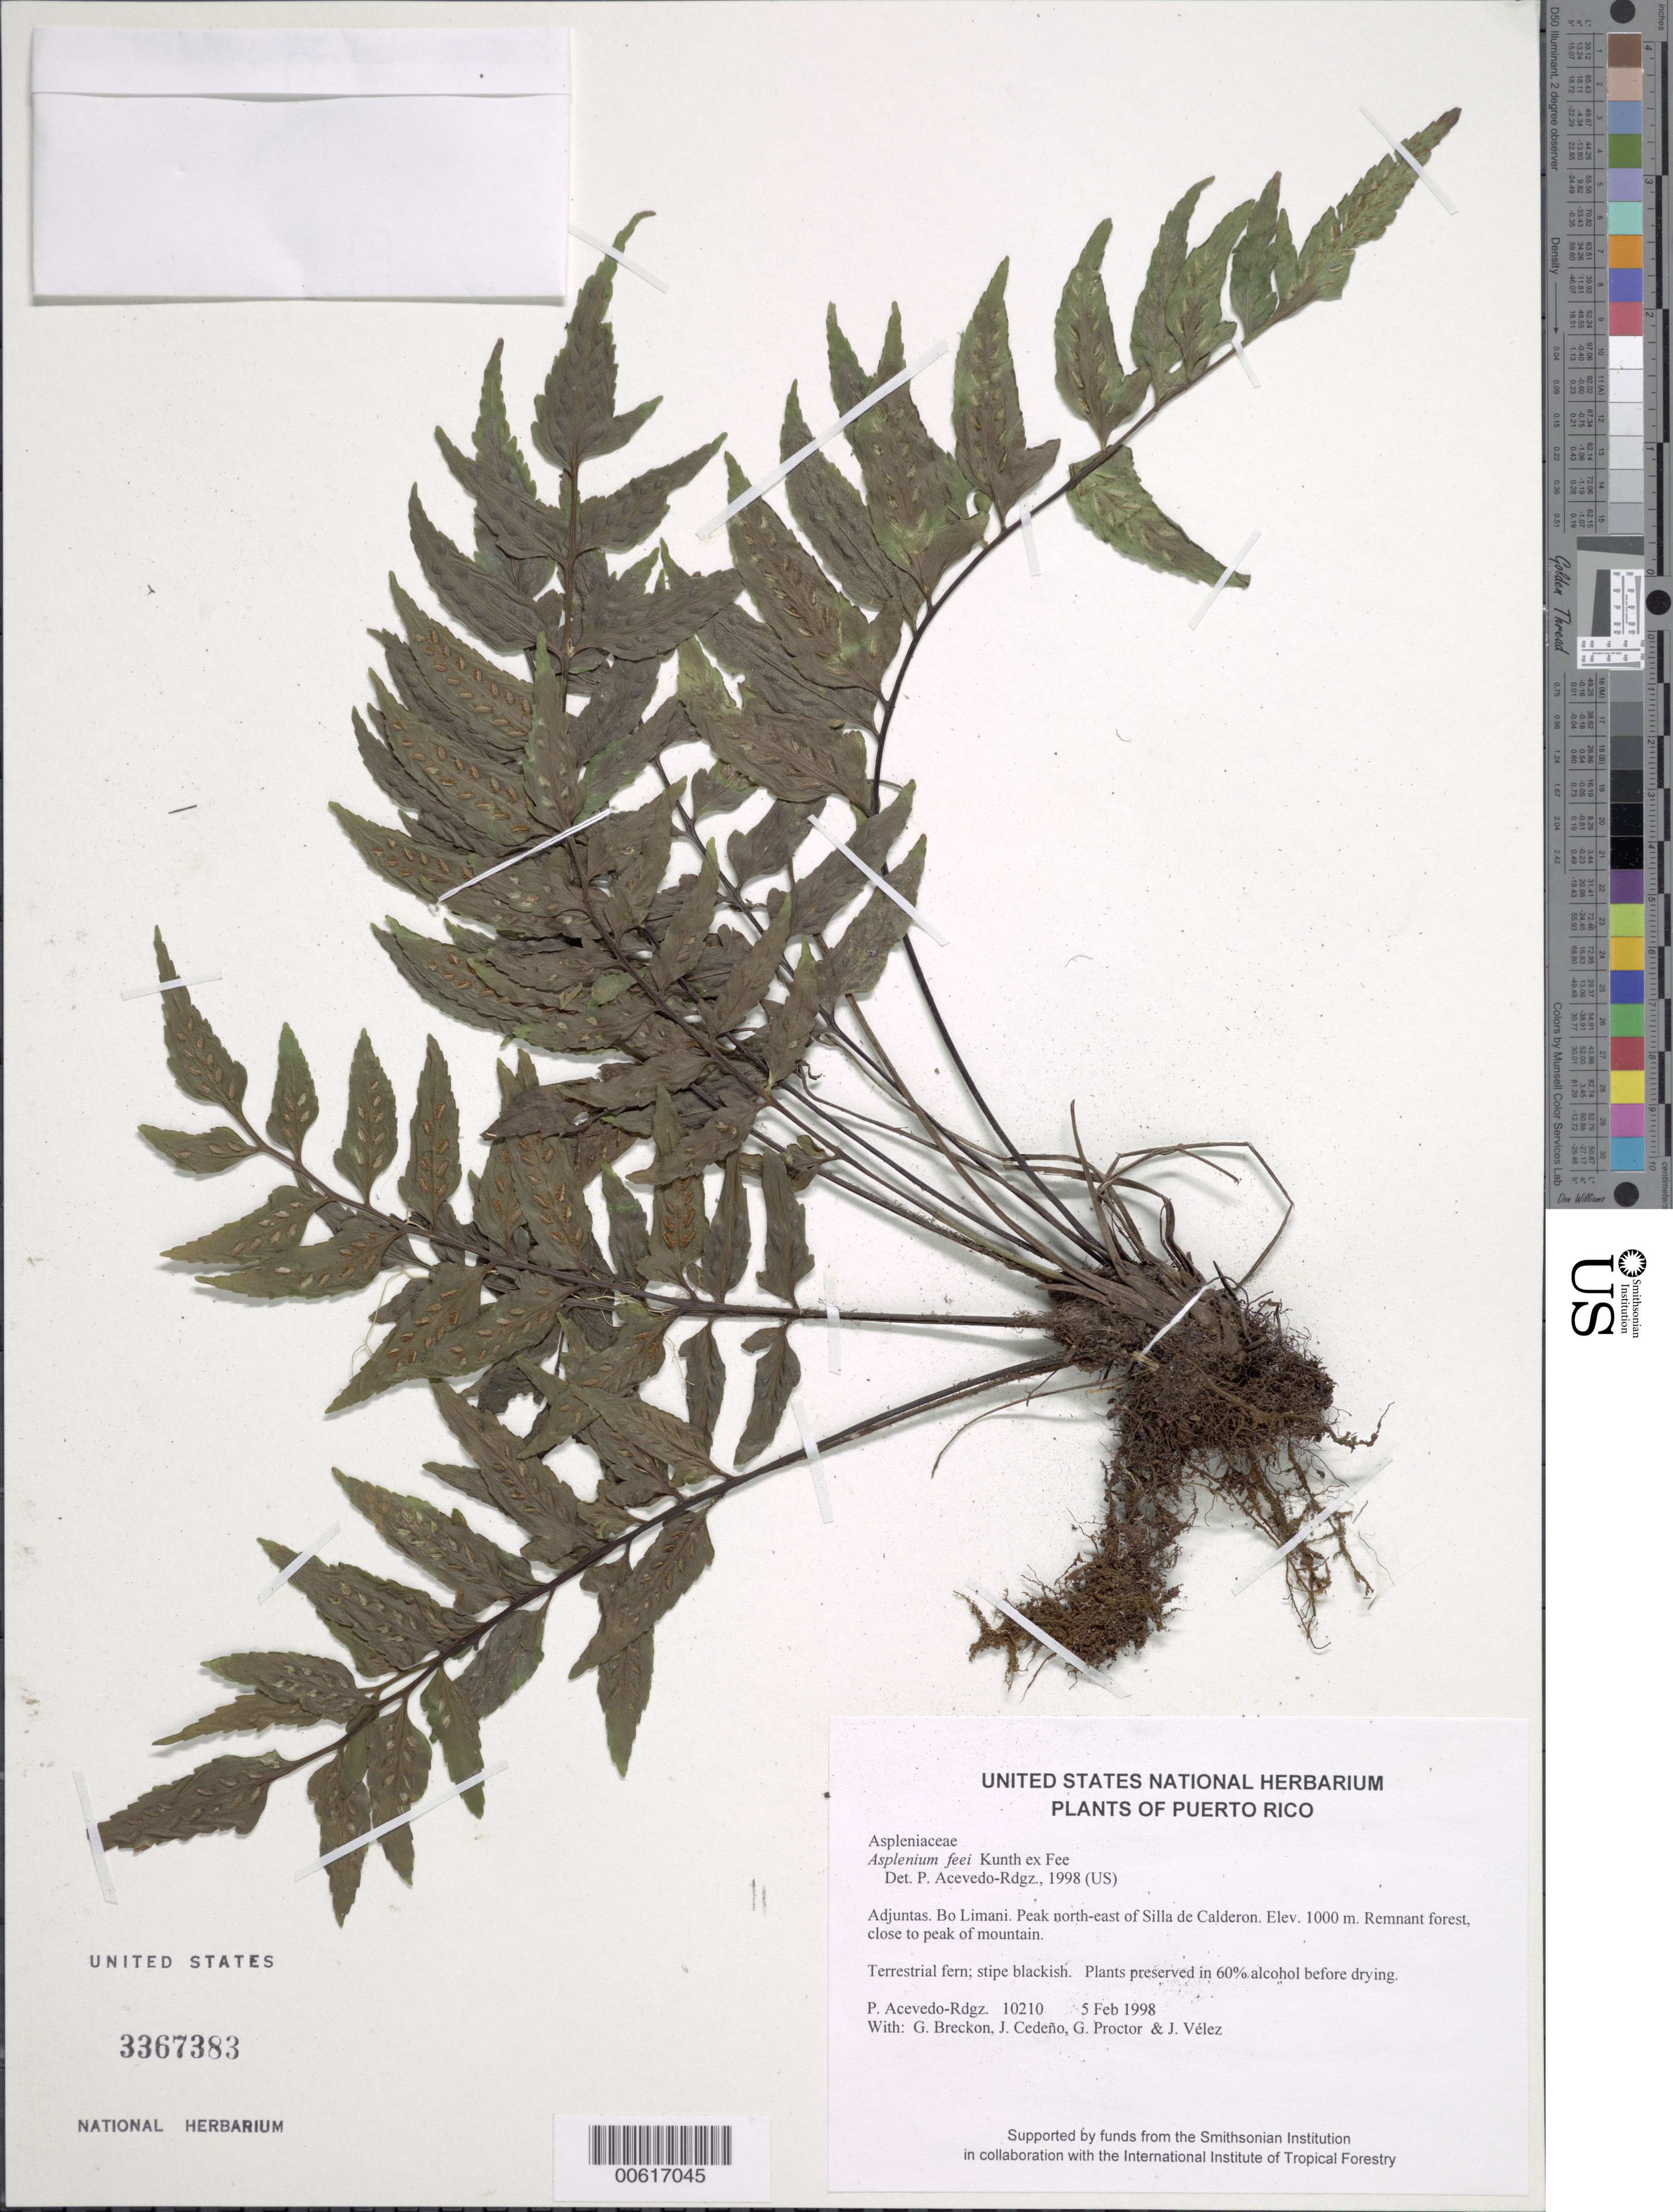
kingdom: Plantae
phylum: Tracheophyta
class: Polypodiopsida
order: Polypodiales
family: Aspleniaceae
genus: Asplenium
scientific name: Asplenium feei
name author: Kunze ex Fée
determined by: Acevedo-Rodríguez, P., (BOT), Smithsonian Institution - National Museum of Natural History (UNITED STATES)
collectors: P. Acevedo-Rodr., G. J. Breckon, J. A. Cedeño M., G. R. Proctor & J. Vélez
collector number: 10210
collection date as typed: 05 Feb 1998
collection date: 1998-02-05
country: Puerto Rico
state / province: Adjuntas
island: Puerto Rico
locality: Adjuntas; Bo. Limani; Peak north-east of Silla de Calderon.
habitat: Remnant forest, close to peak of mountain.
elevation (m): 1000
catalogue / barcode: US 3367383